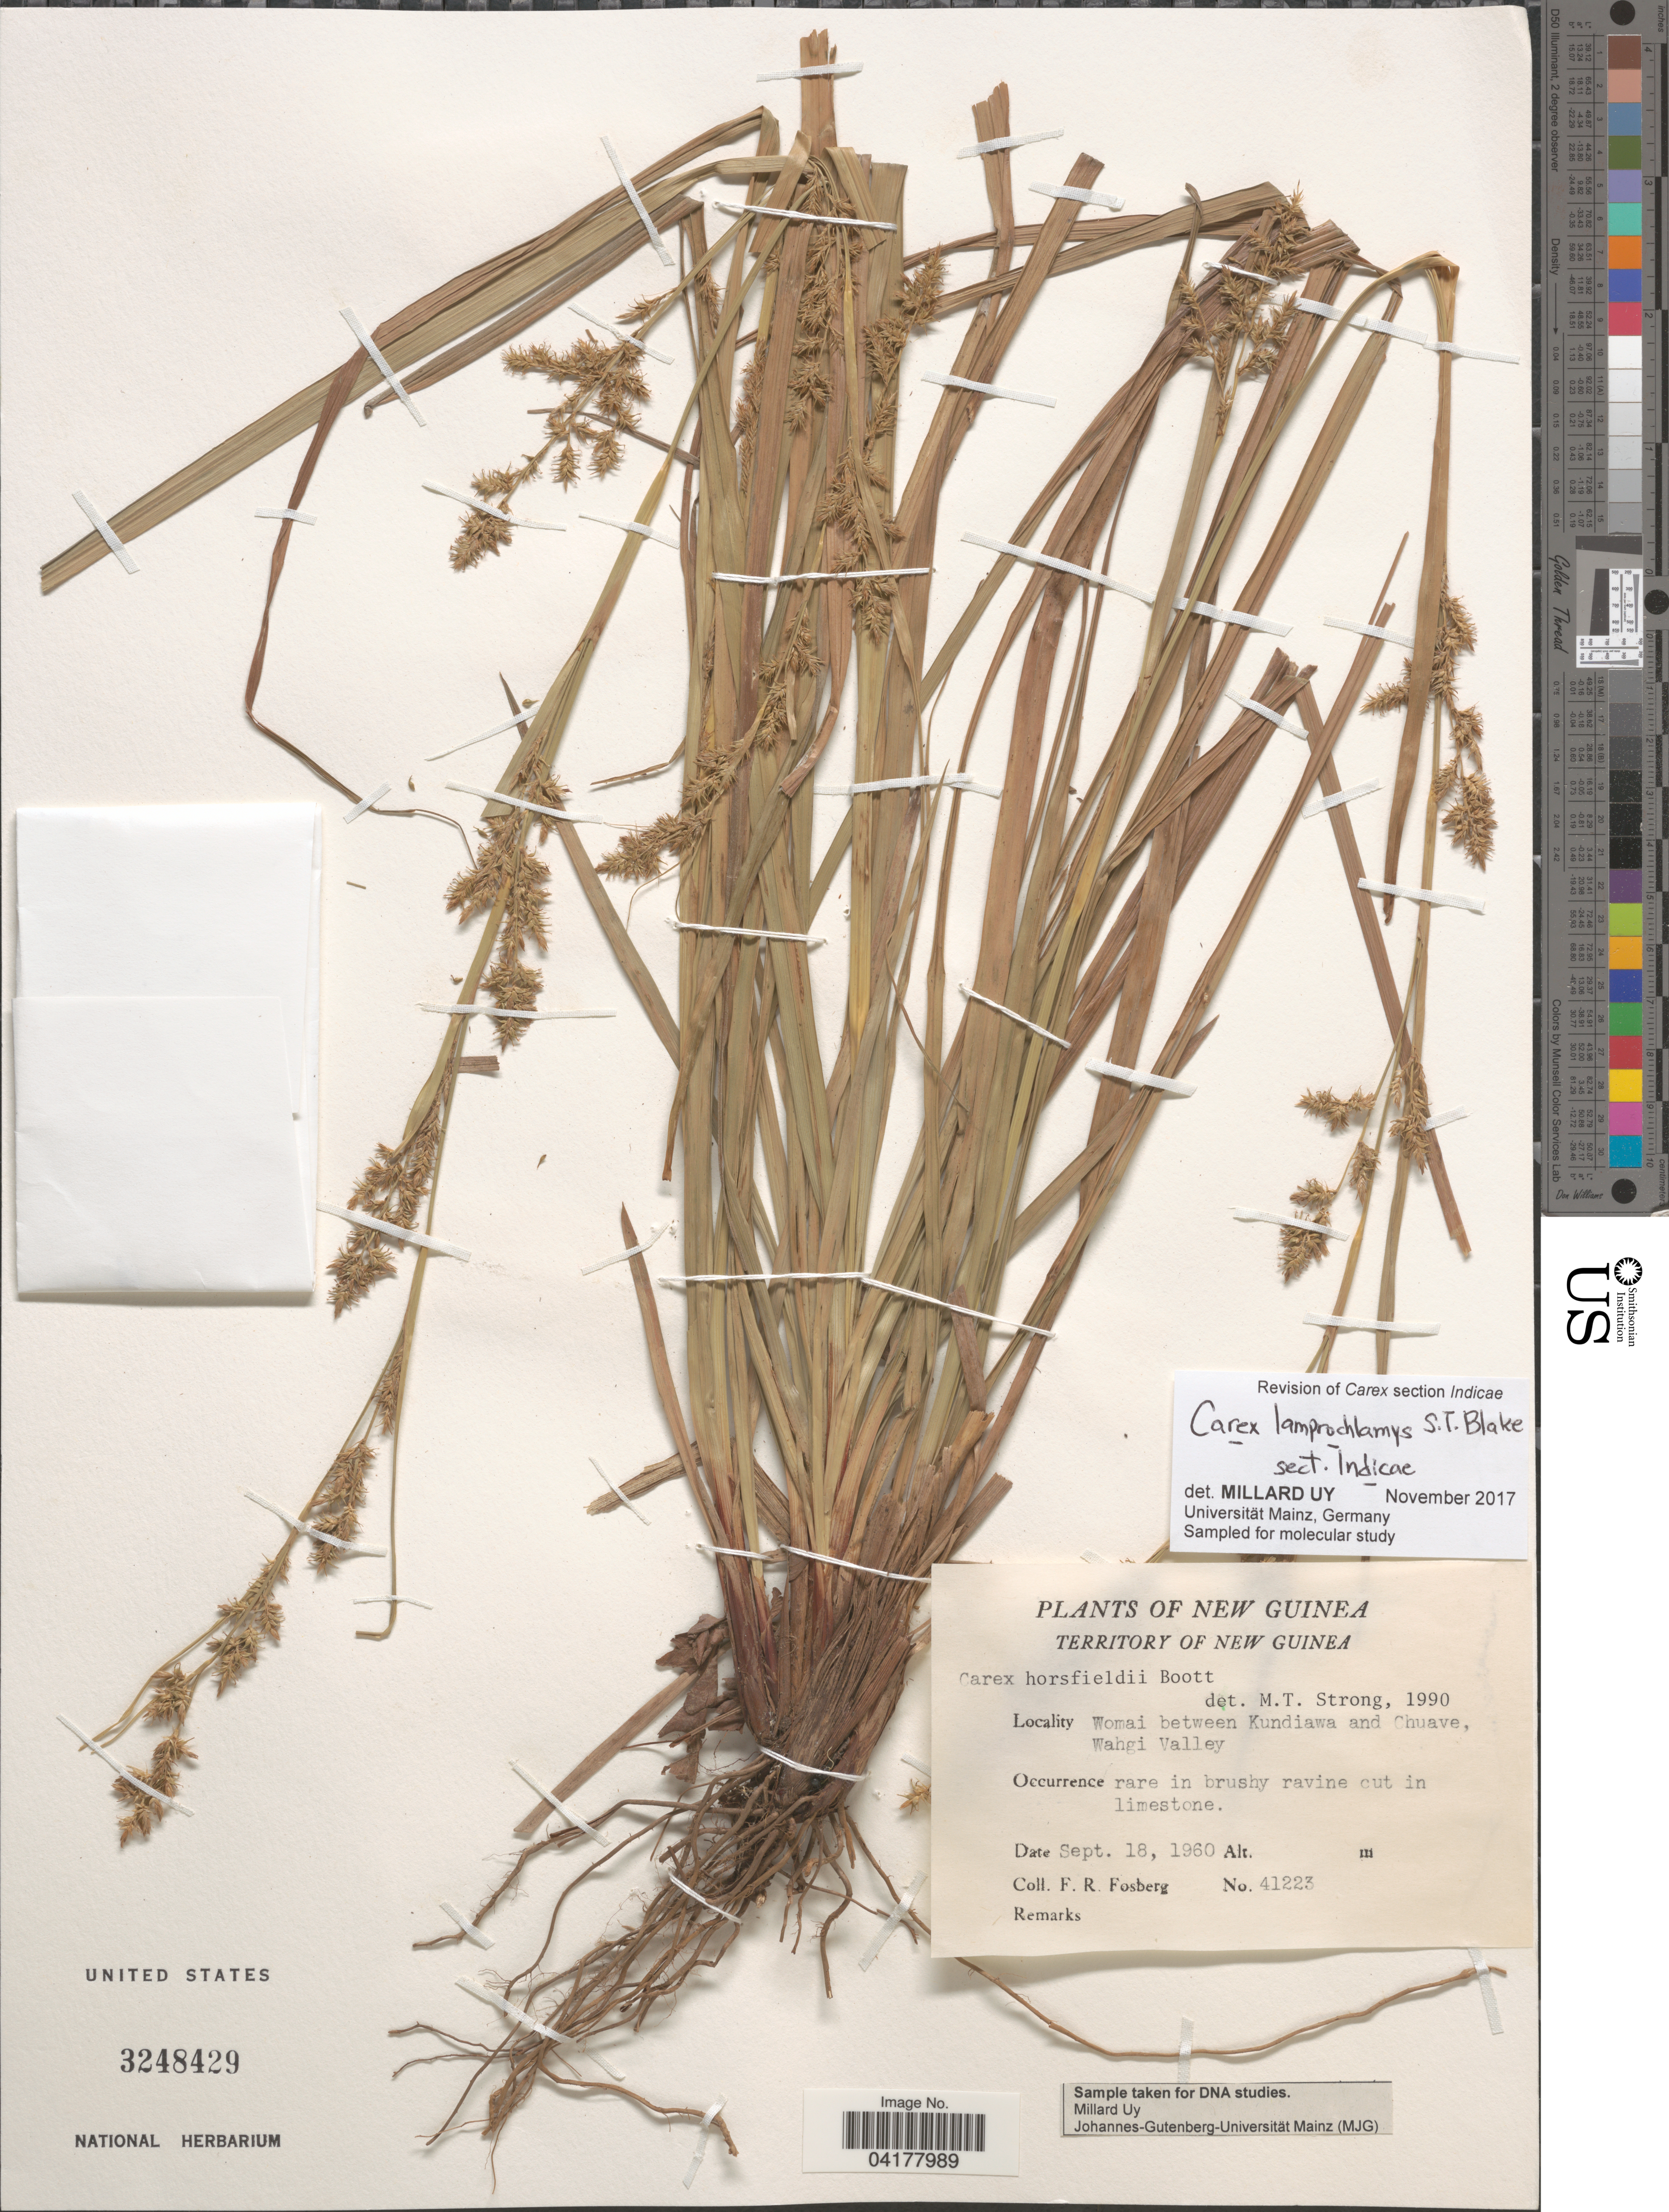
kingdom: Plantae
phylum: Tracheophyta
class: Liliopsida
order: Poales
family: Cyperaceae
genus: Carex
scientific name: Carex lamprochlamys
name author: S.T. Blake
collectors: F. R. Fosberg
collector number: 41223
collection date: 1960-09-18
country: Papua New Guinea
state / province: Chimbu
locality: New Guinea. Territory of New Guinea. Womai between Kundiawa and Chuave, Wahgi Valley.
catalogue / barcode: US 3248429